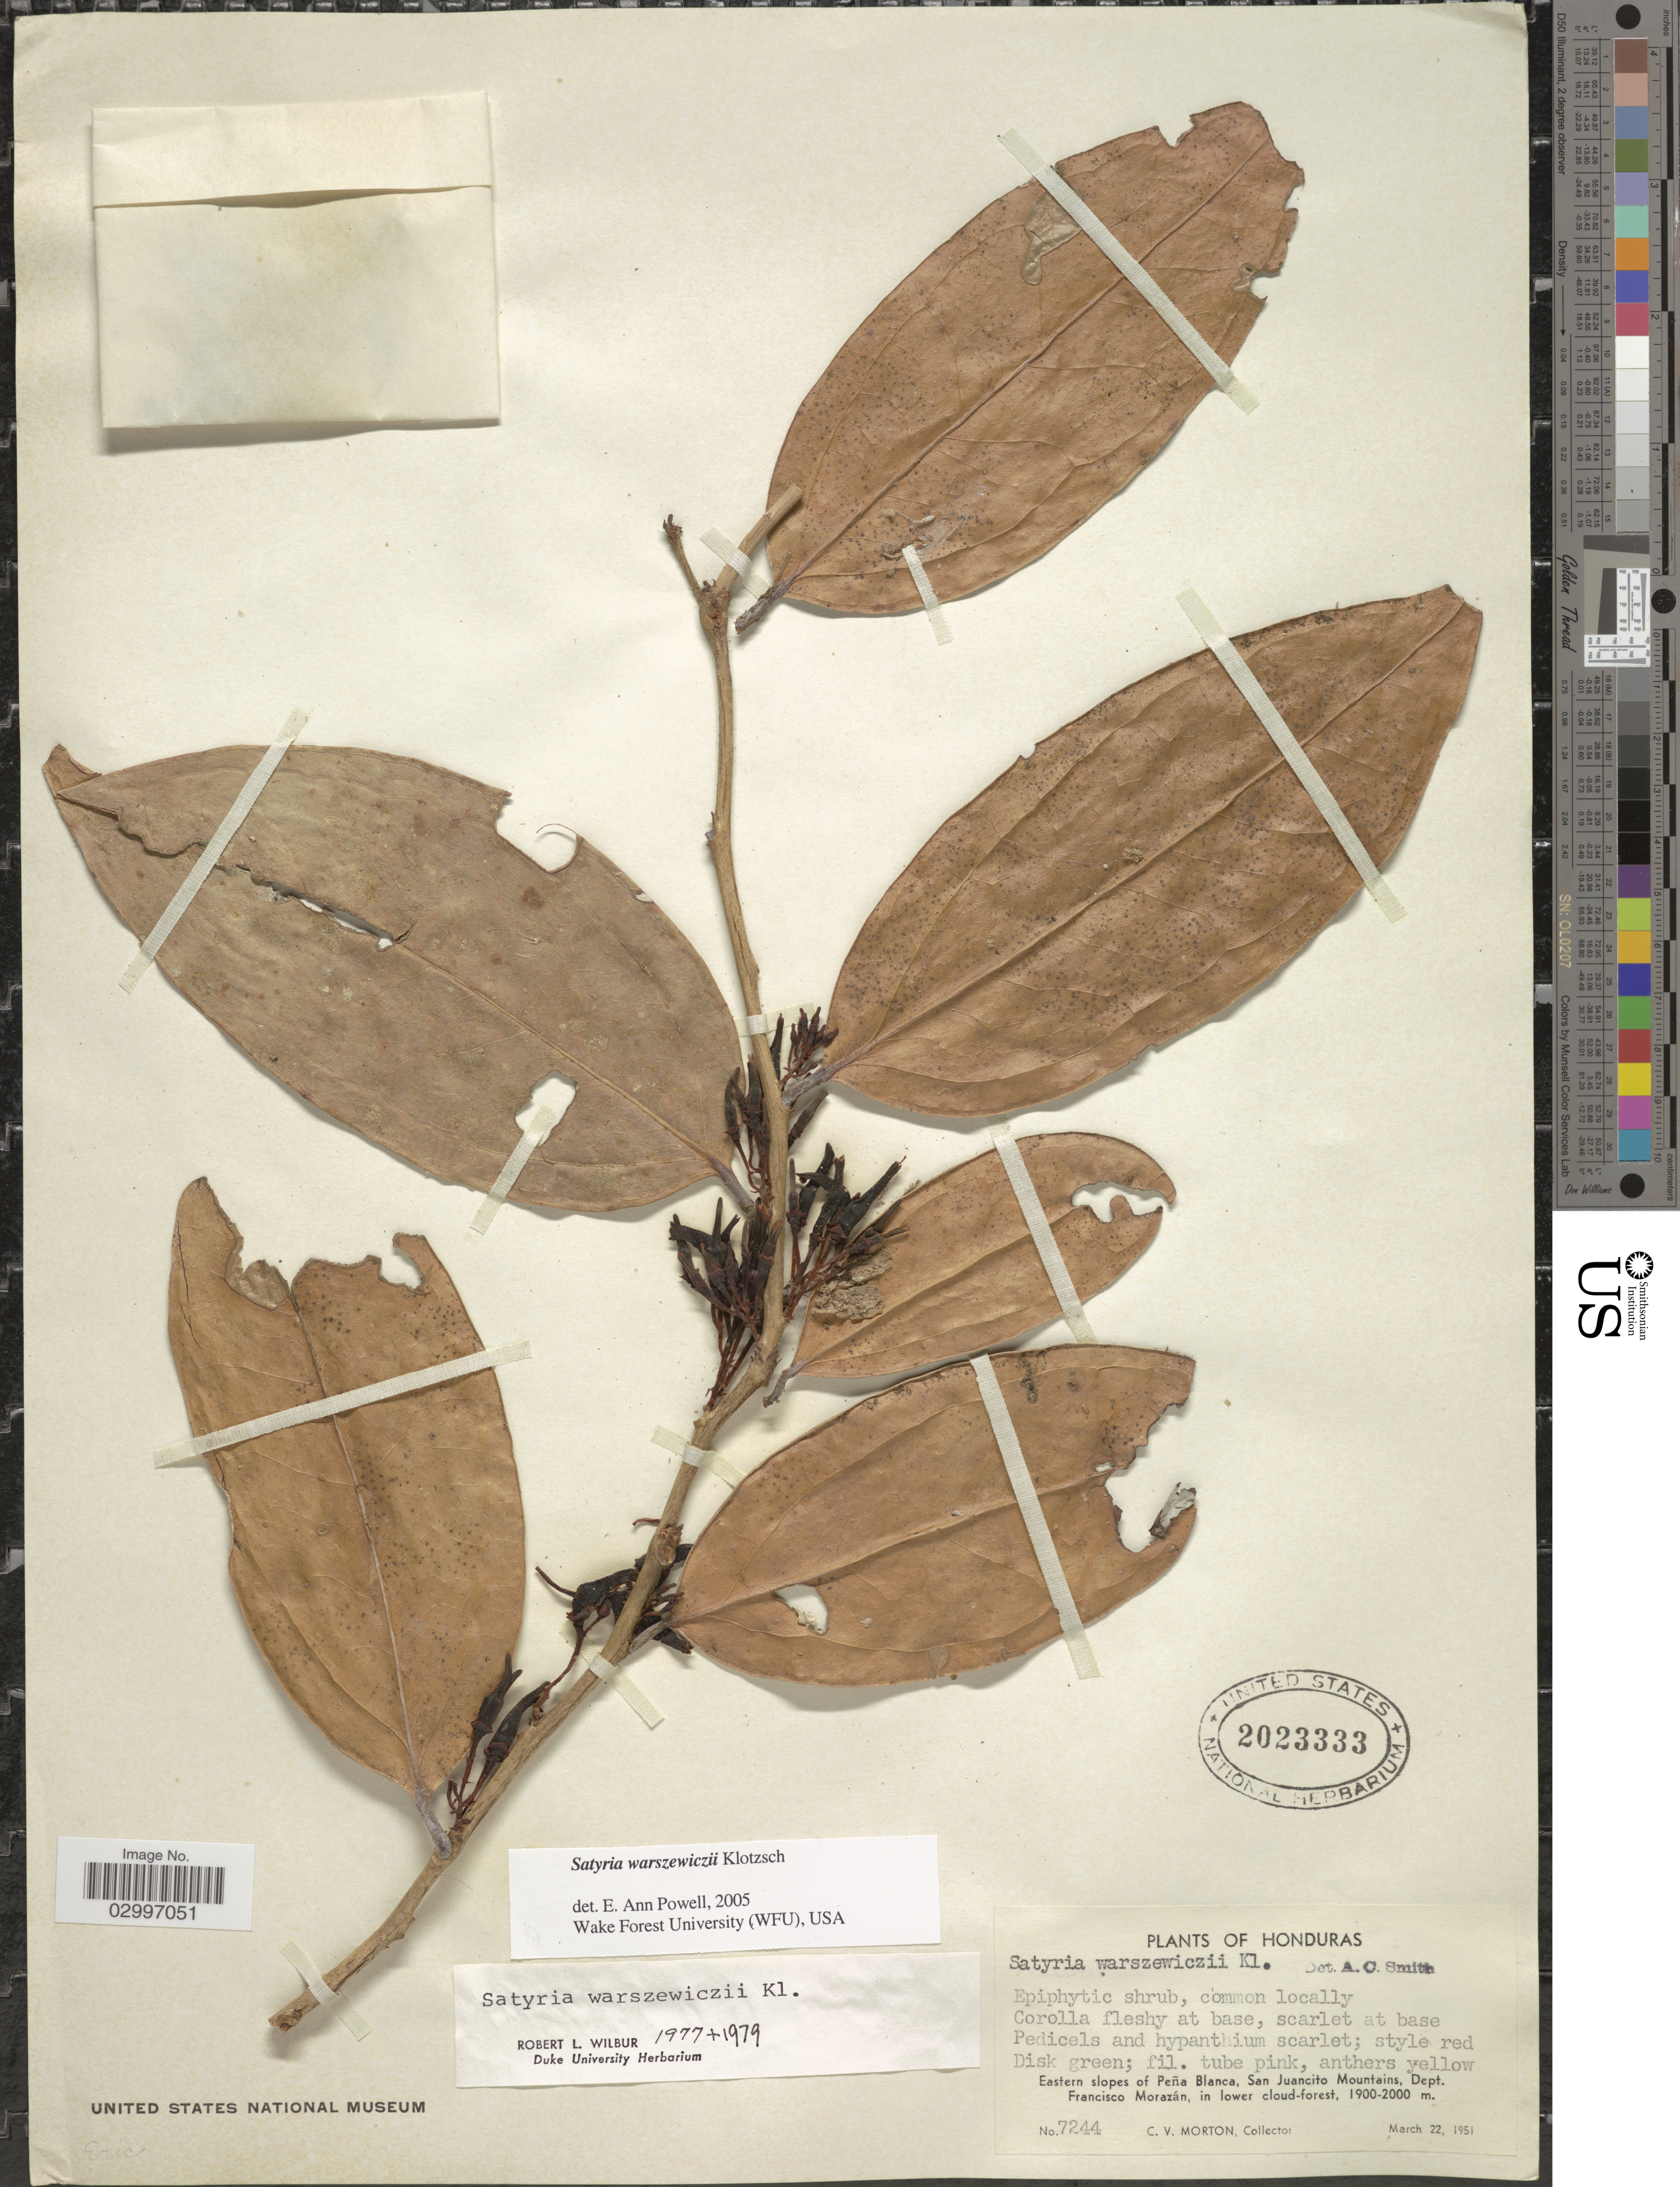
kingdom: Plantae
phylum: Tracheophyta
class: Magnoliopsida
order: Ericales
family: Ericaceae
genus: Satyria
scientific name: Satyria warszewiczii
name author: Klotzsch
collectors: C. V. Morton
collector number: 7244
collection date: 1951-03-22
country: Honduras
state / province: Fco. Morazán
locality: Eastern slopes of Peña Blanca, San Juancito Mountains, Dept. Francisco Morazán, in lower cloud-forest.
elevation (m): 1900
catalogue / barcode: US 2023333